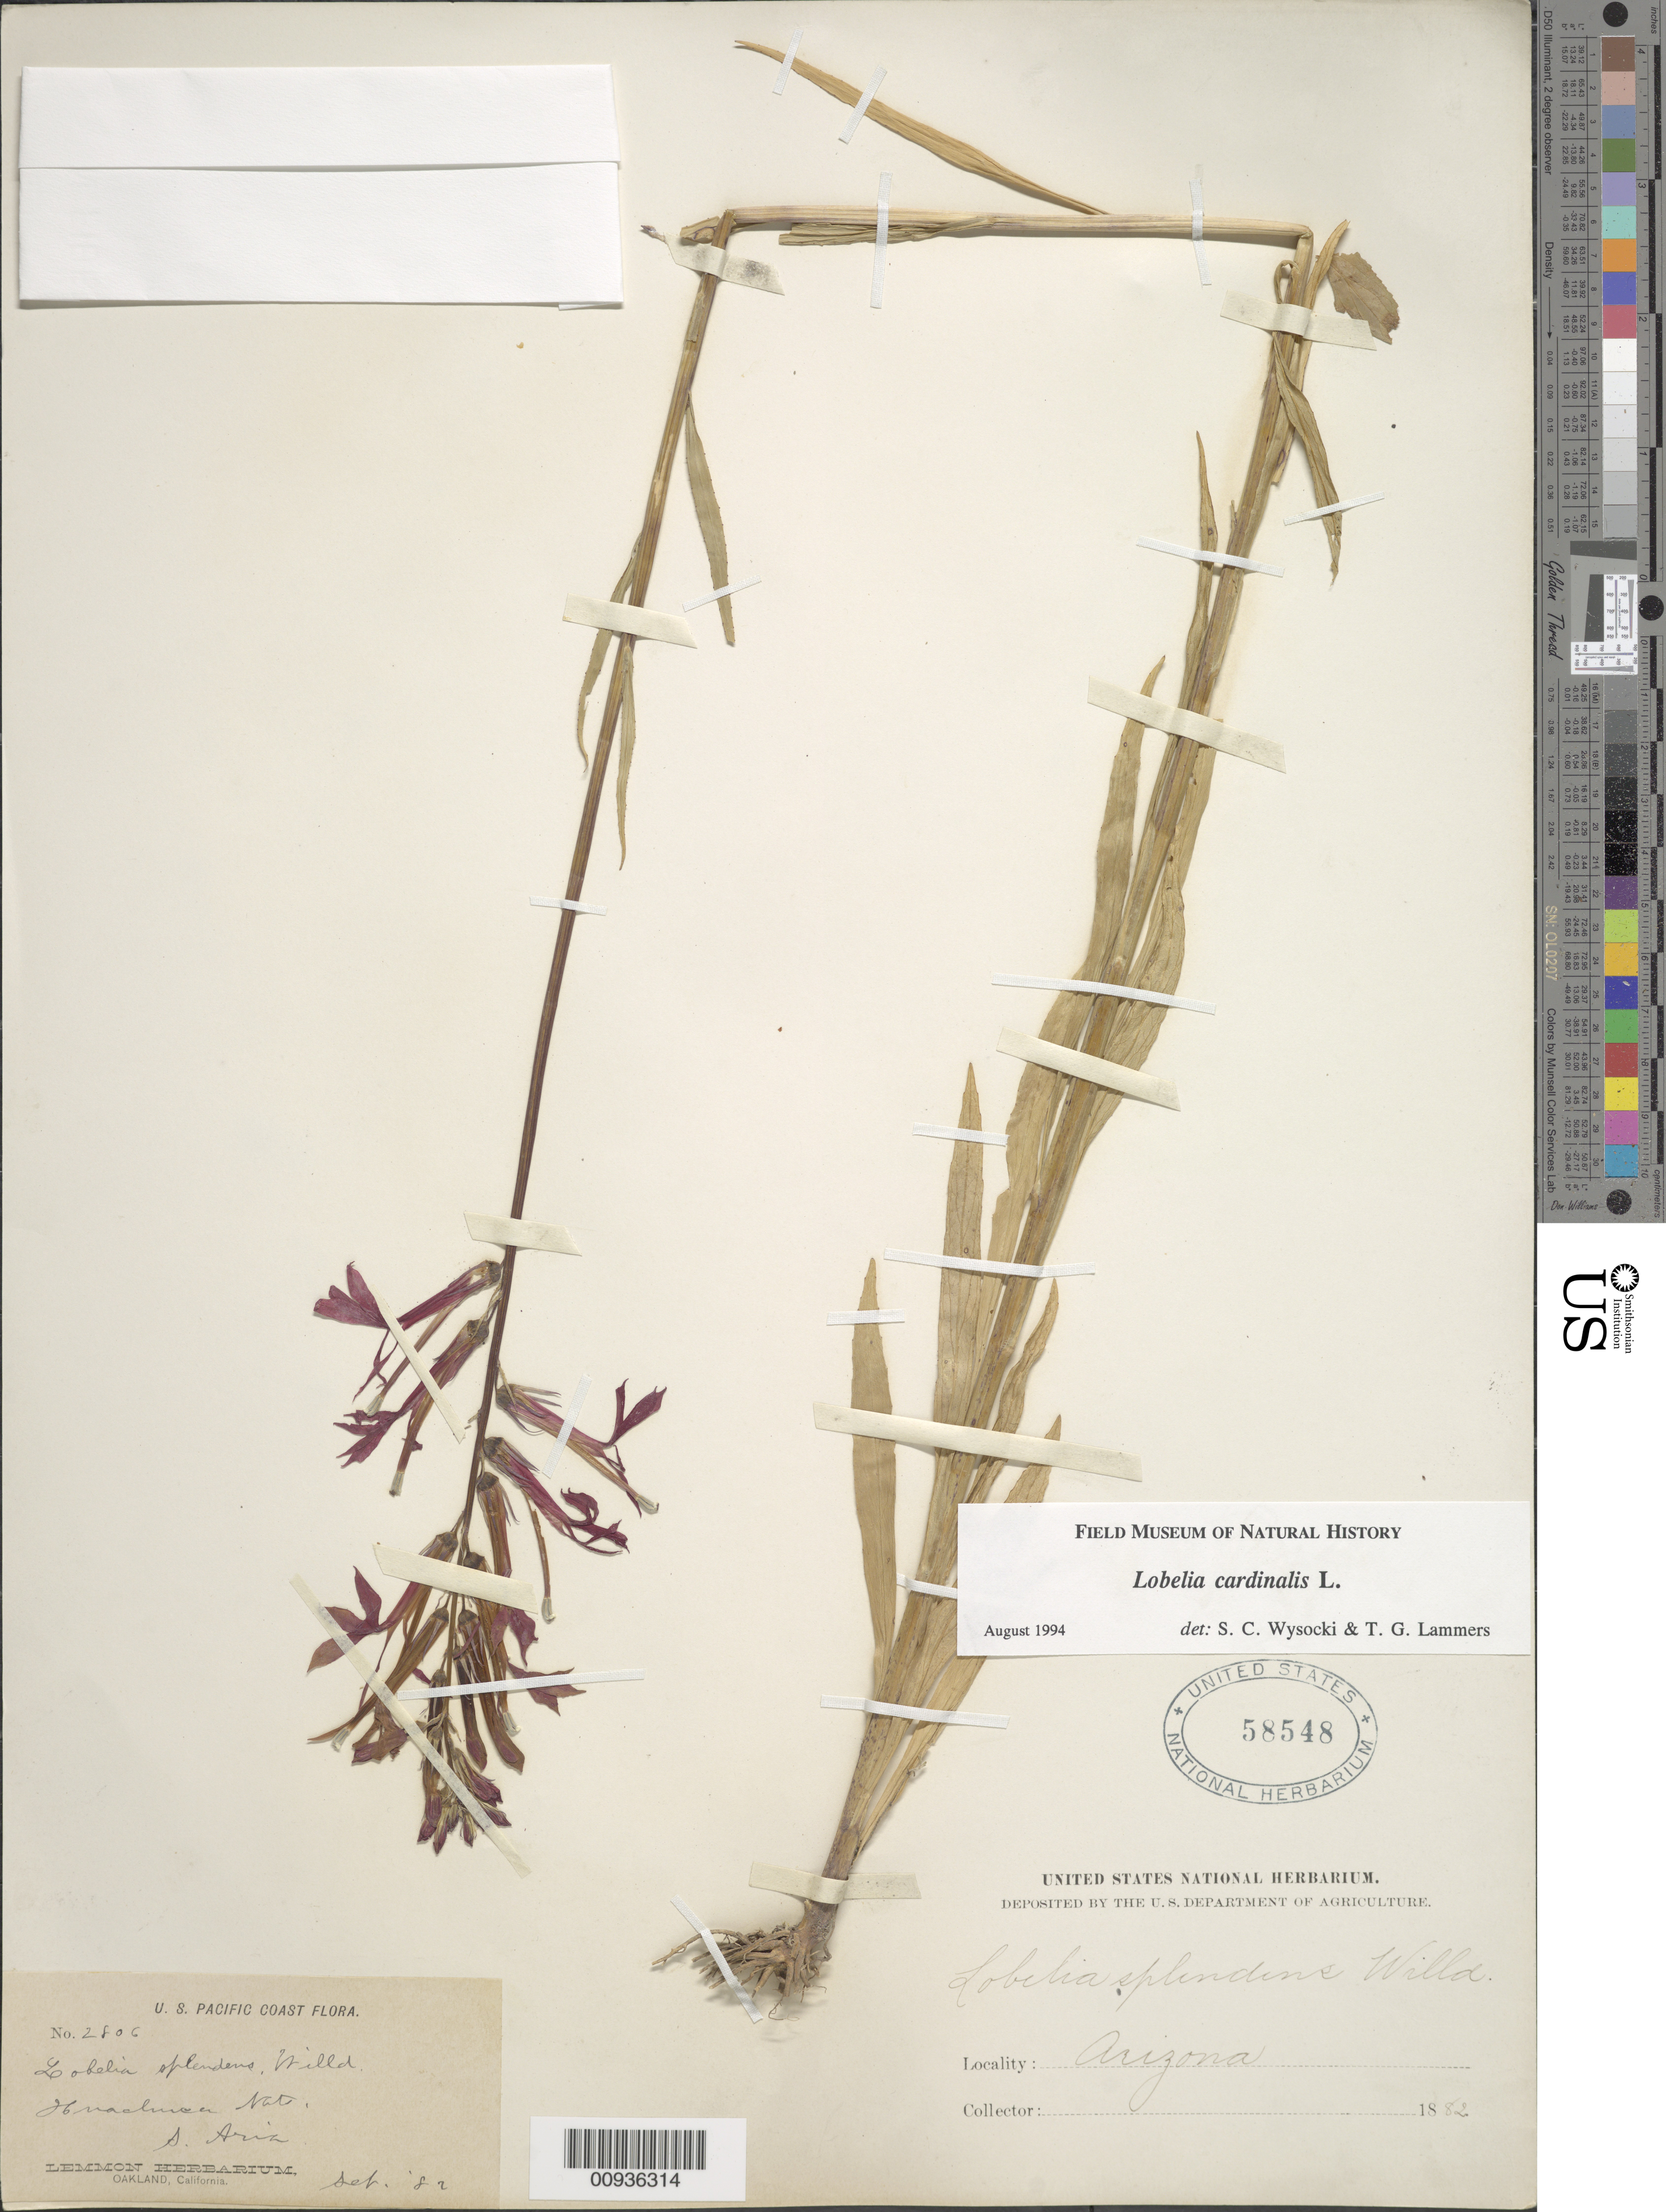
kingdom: Plantae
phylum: Tracheophyta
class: Magnoliopsida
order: Asterales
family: Campanulaceae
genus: Lobelia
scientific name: Lobelia cardinalis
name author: L.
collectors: J. G. Lemmon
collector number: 2806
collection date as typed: Sep 1882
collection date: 1882-09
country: United States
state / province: Arizona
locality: Huachuca Mountains.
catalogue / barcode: US 58548